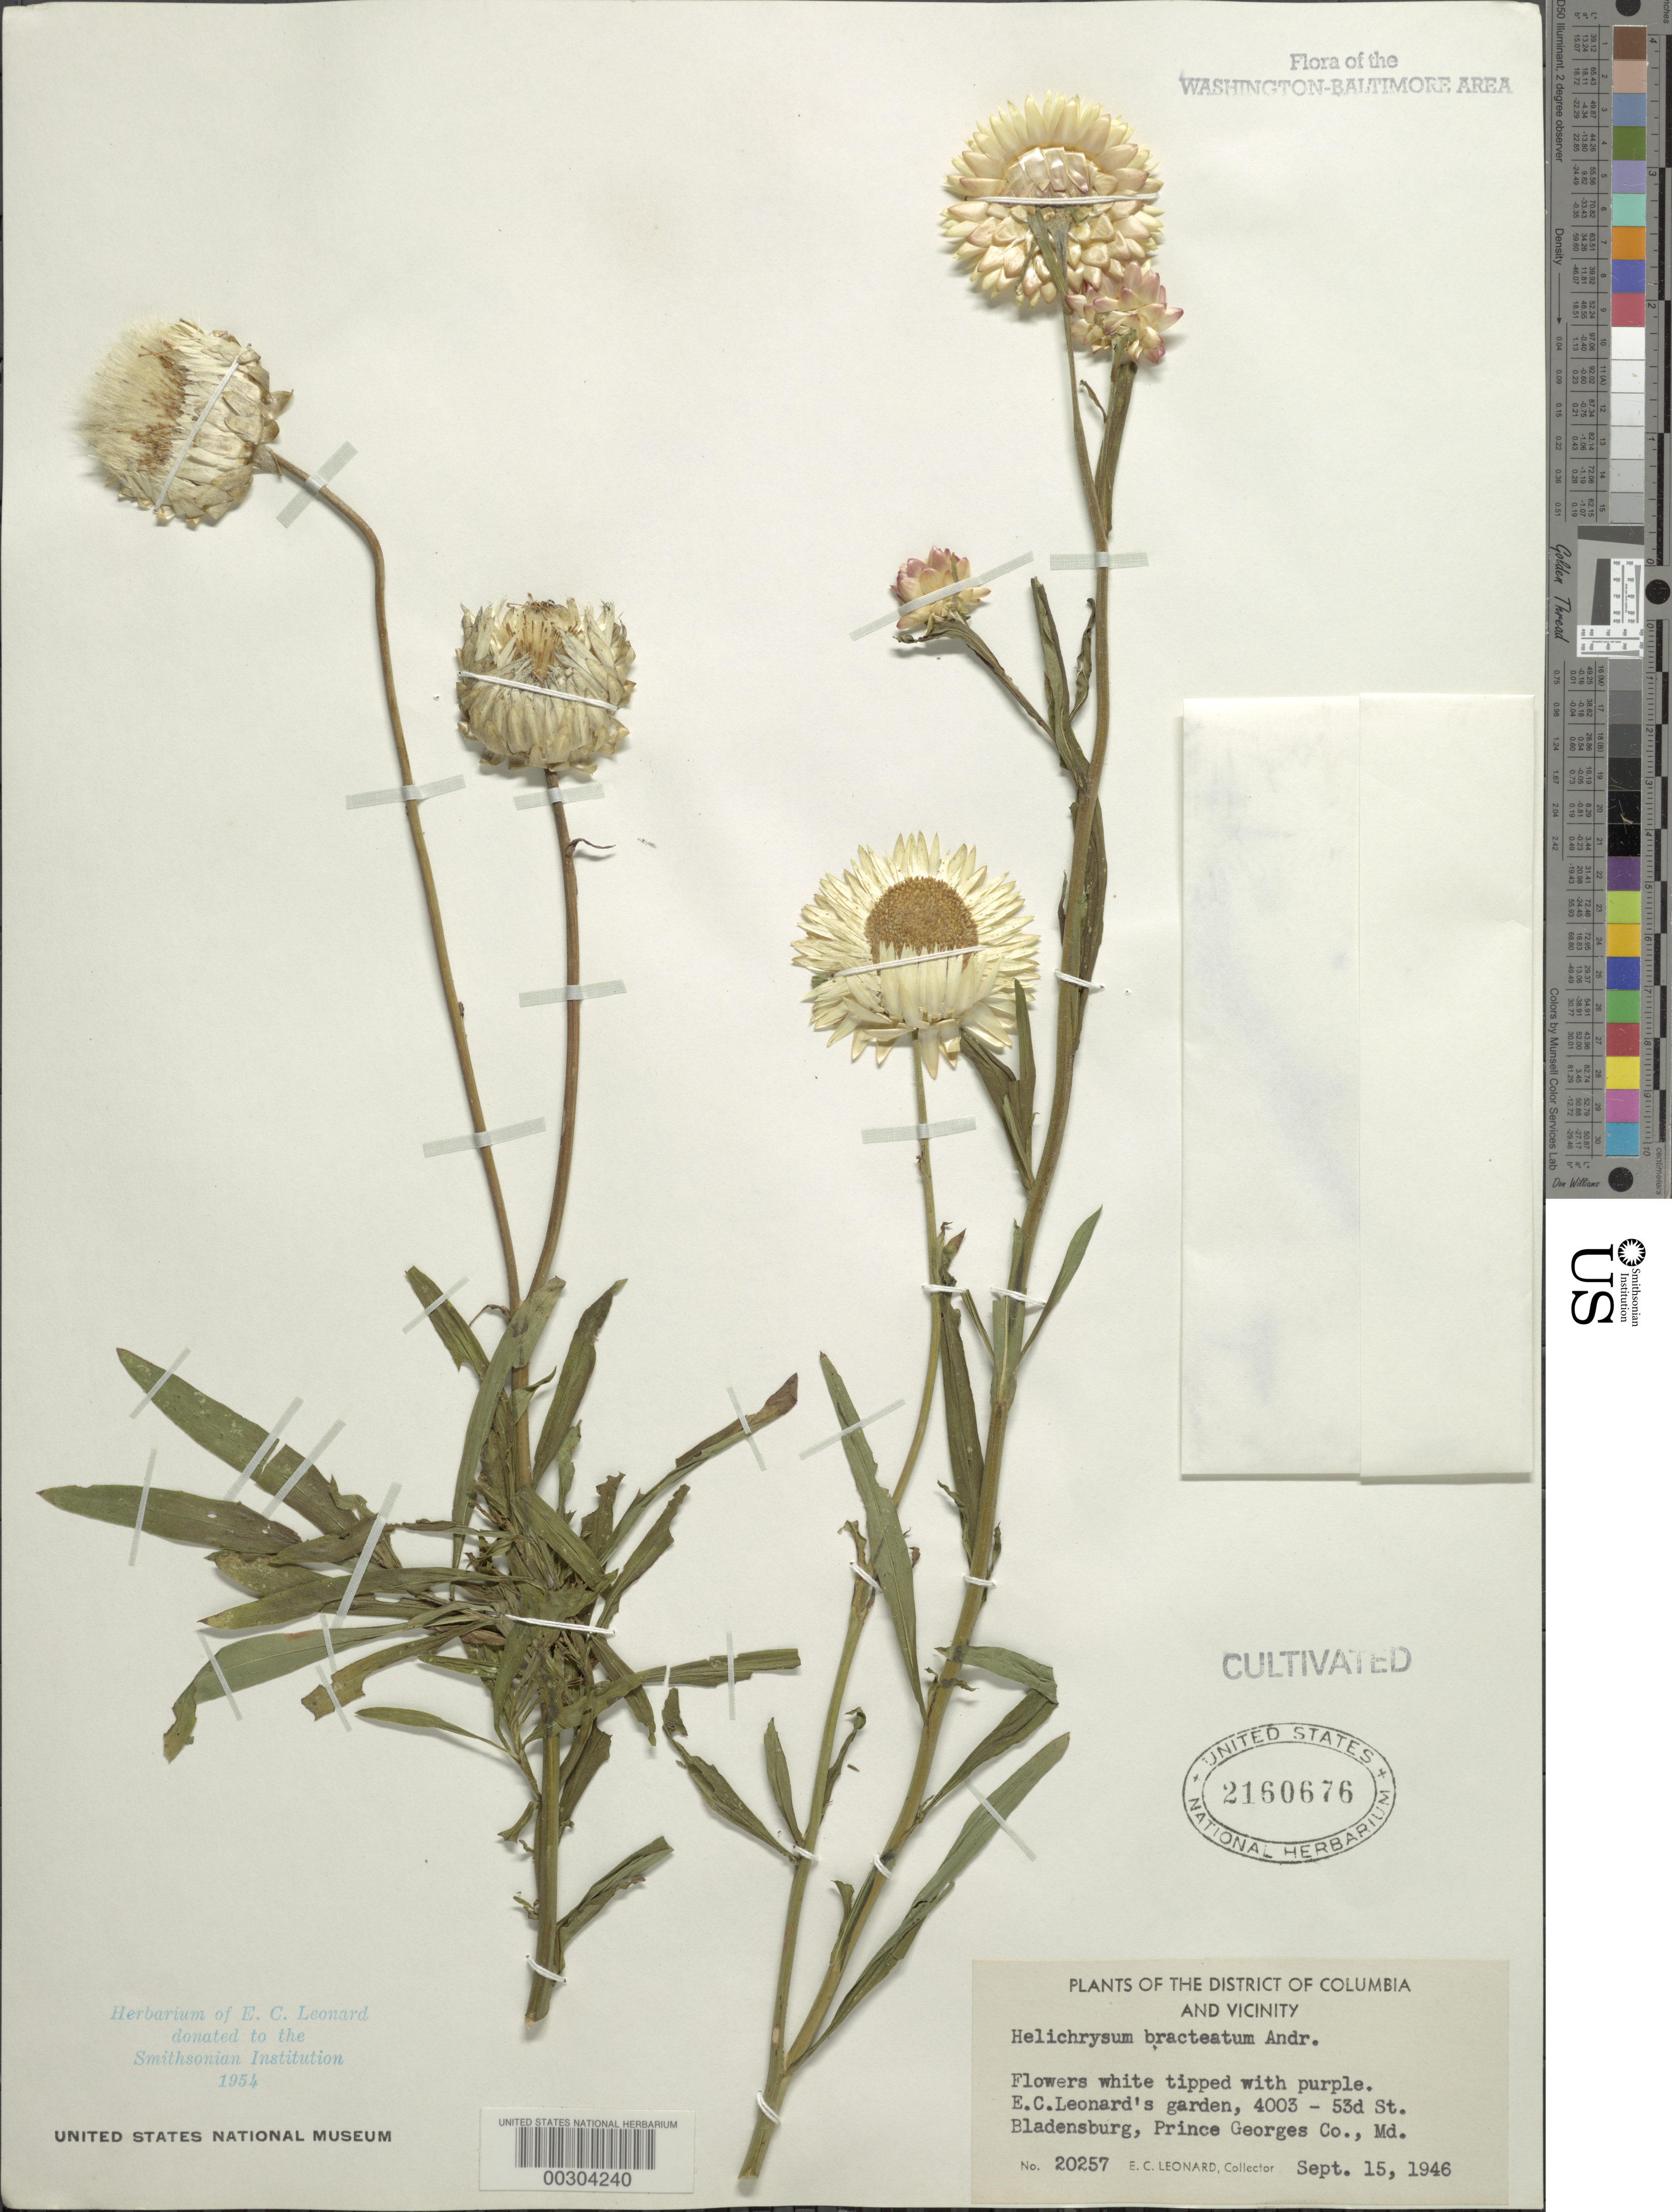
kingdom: Plantae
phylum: Tracheophyta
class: Magnoliopsida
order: Asterales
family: Asteraceae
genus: Helichrysum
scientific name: Helichrysum bracteatum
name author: (Vent.) Haw.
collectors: E. C. Leonard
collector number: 20257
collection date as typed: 15 Sep 1946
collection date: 1946-09-15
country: United States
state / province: Maryland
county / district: Prince George's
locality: Bladensburg, 4003 53d St, E.C. Leonard's garden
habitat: Garden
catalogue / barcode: US 2160676